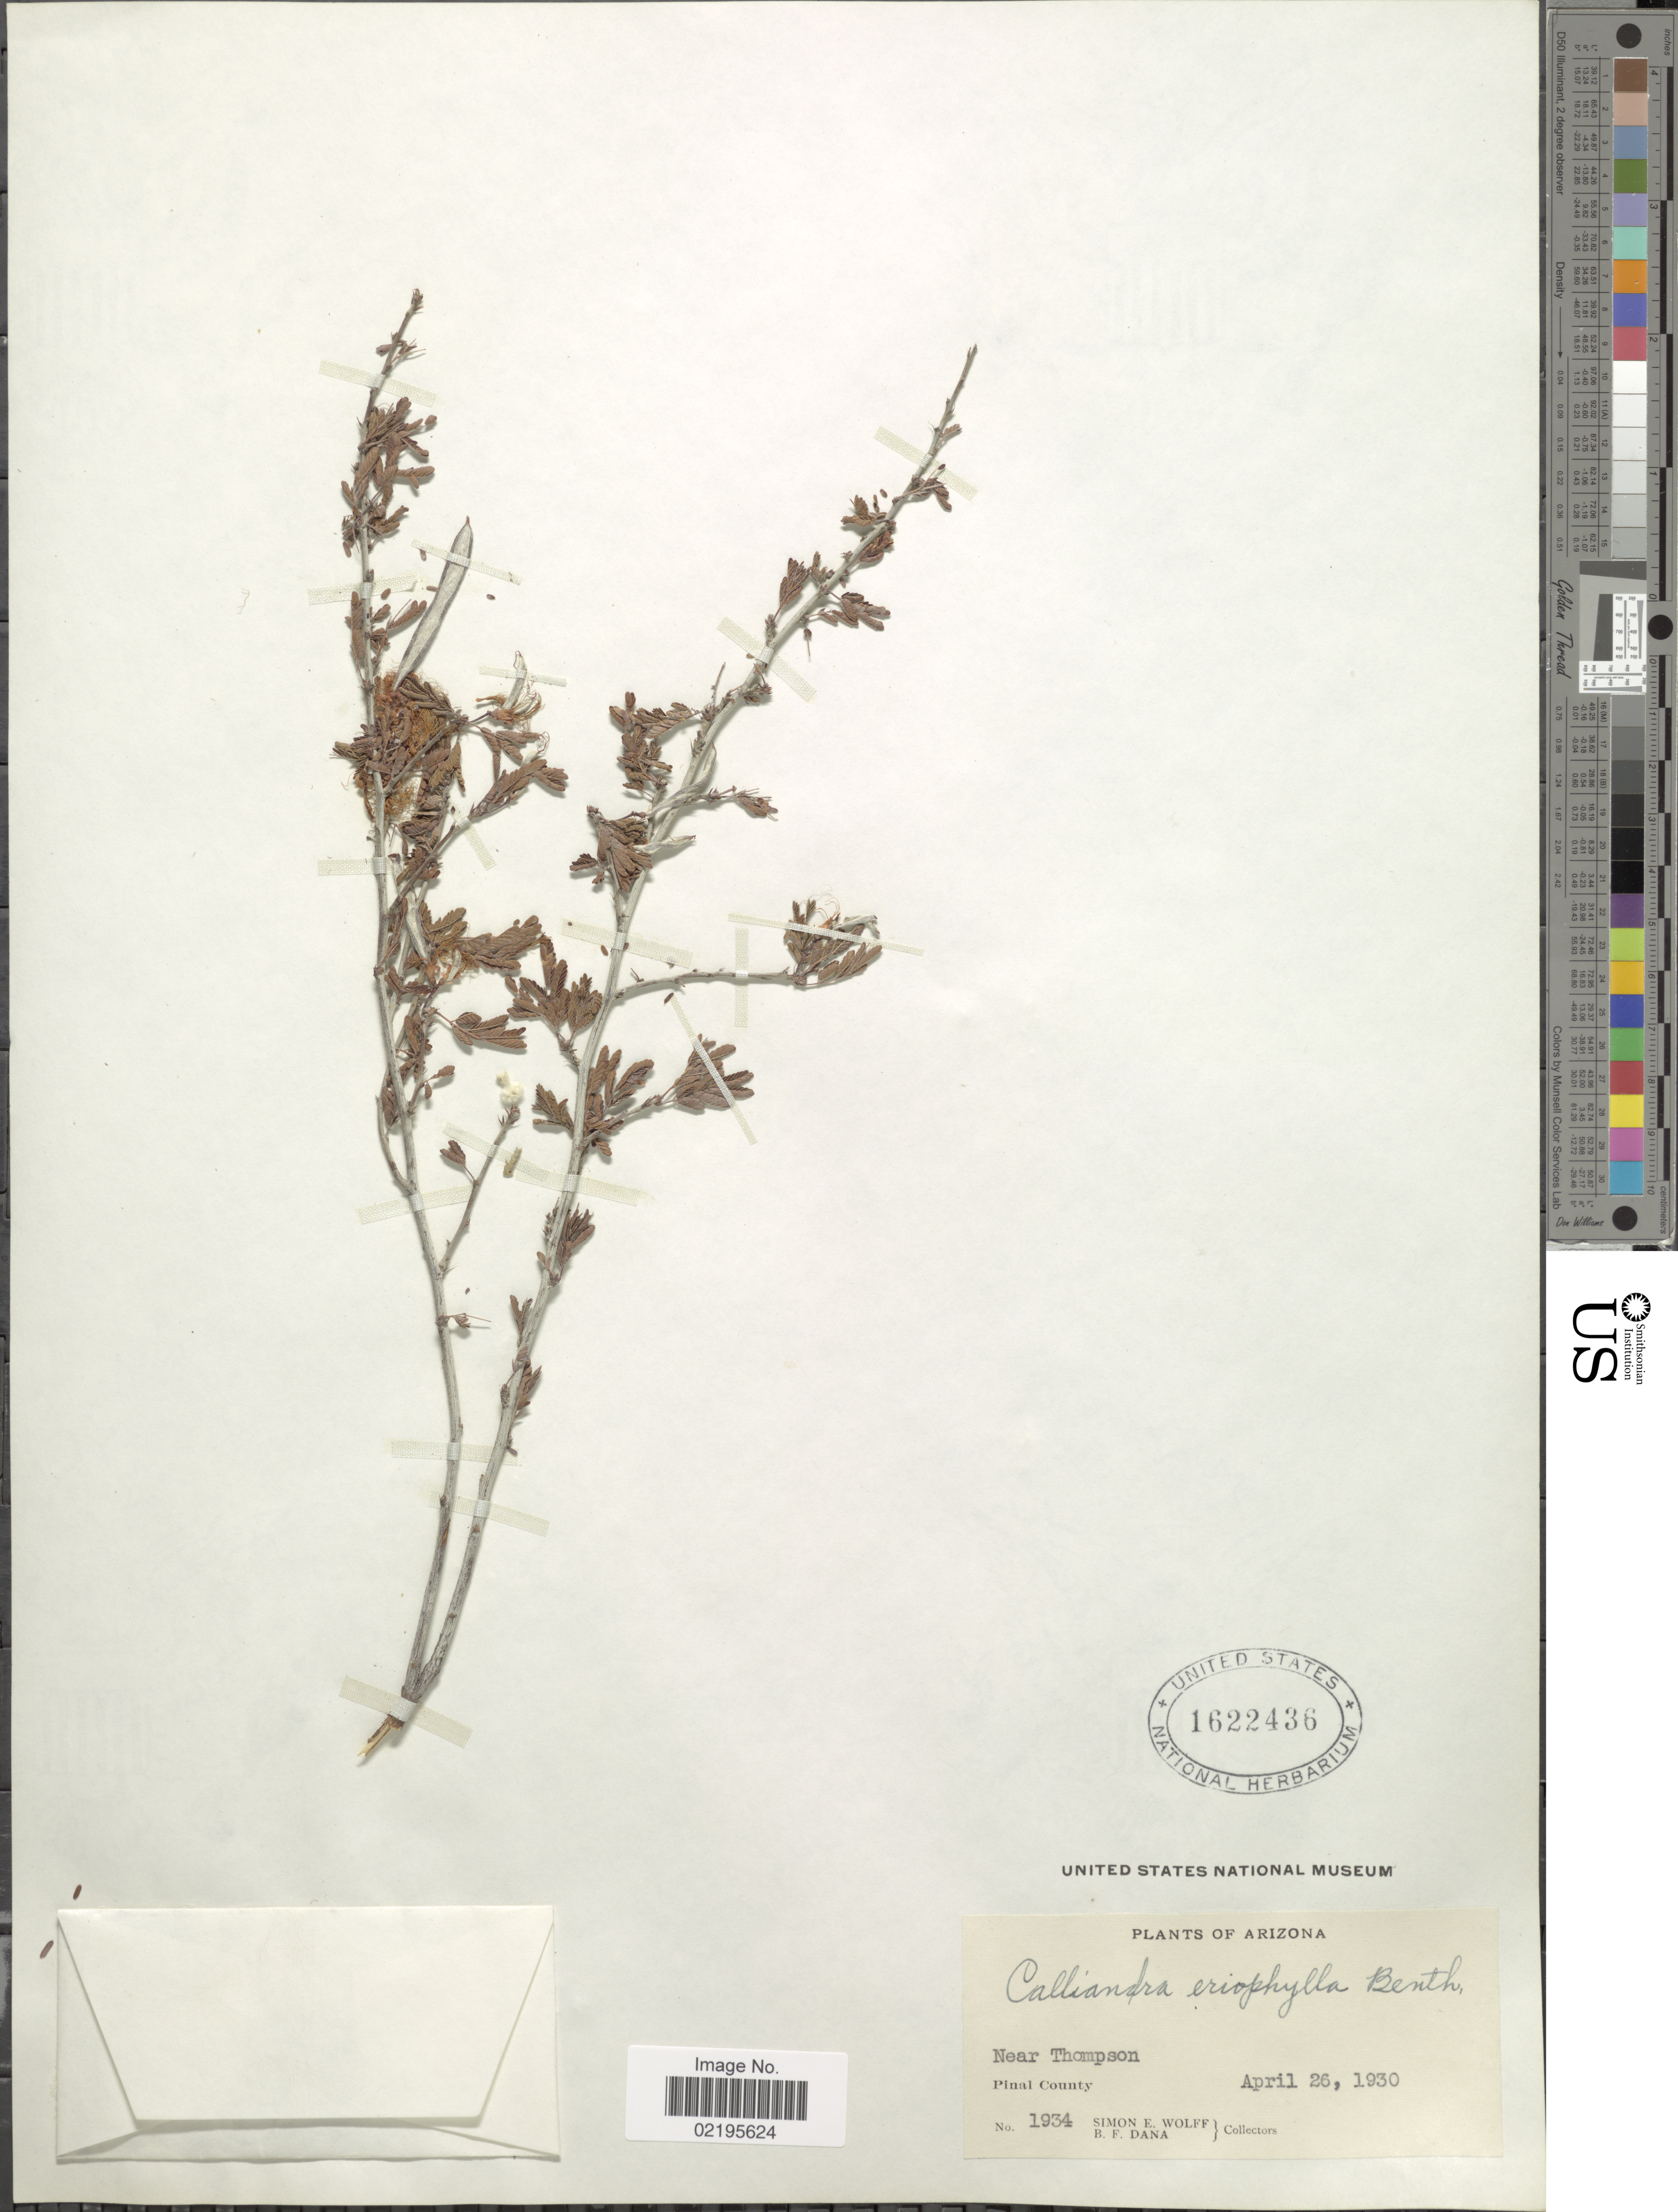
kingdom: Plantae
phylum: Tracheophyta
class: Magnoliopsida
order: Fabales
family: Fabaceae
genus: Calliandra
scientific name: Calliandra eriophylla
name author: Benth.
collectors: S. E. Wolff & B. Dana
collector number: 1934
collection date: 1930-04-26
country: United States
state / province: Arizona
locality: Near Thompson, Pinal County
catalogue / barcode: US 1622436